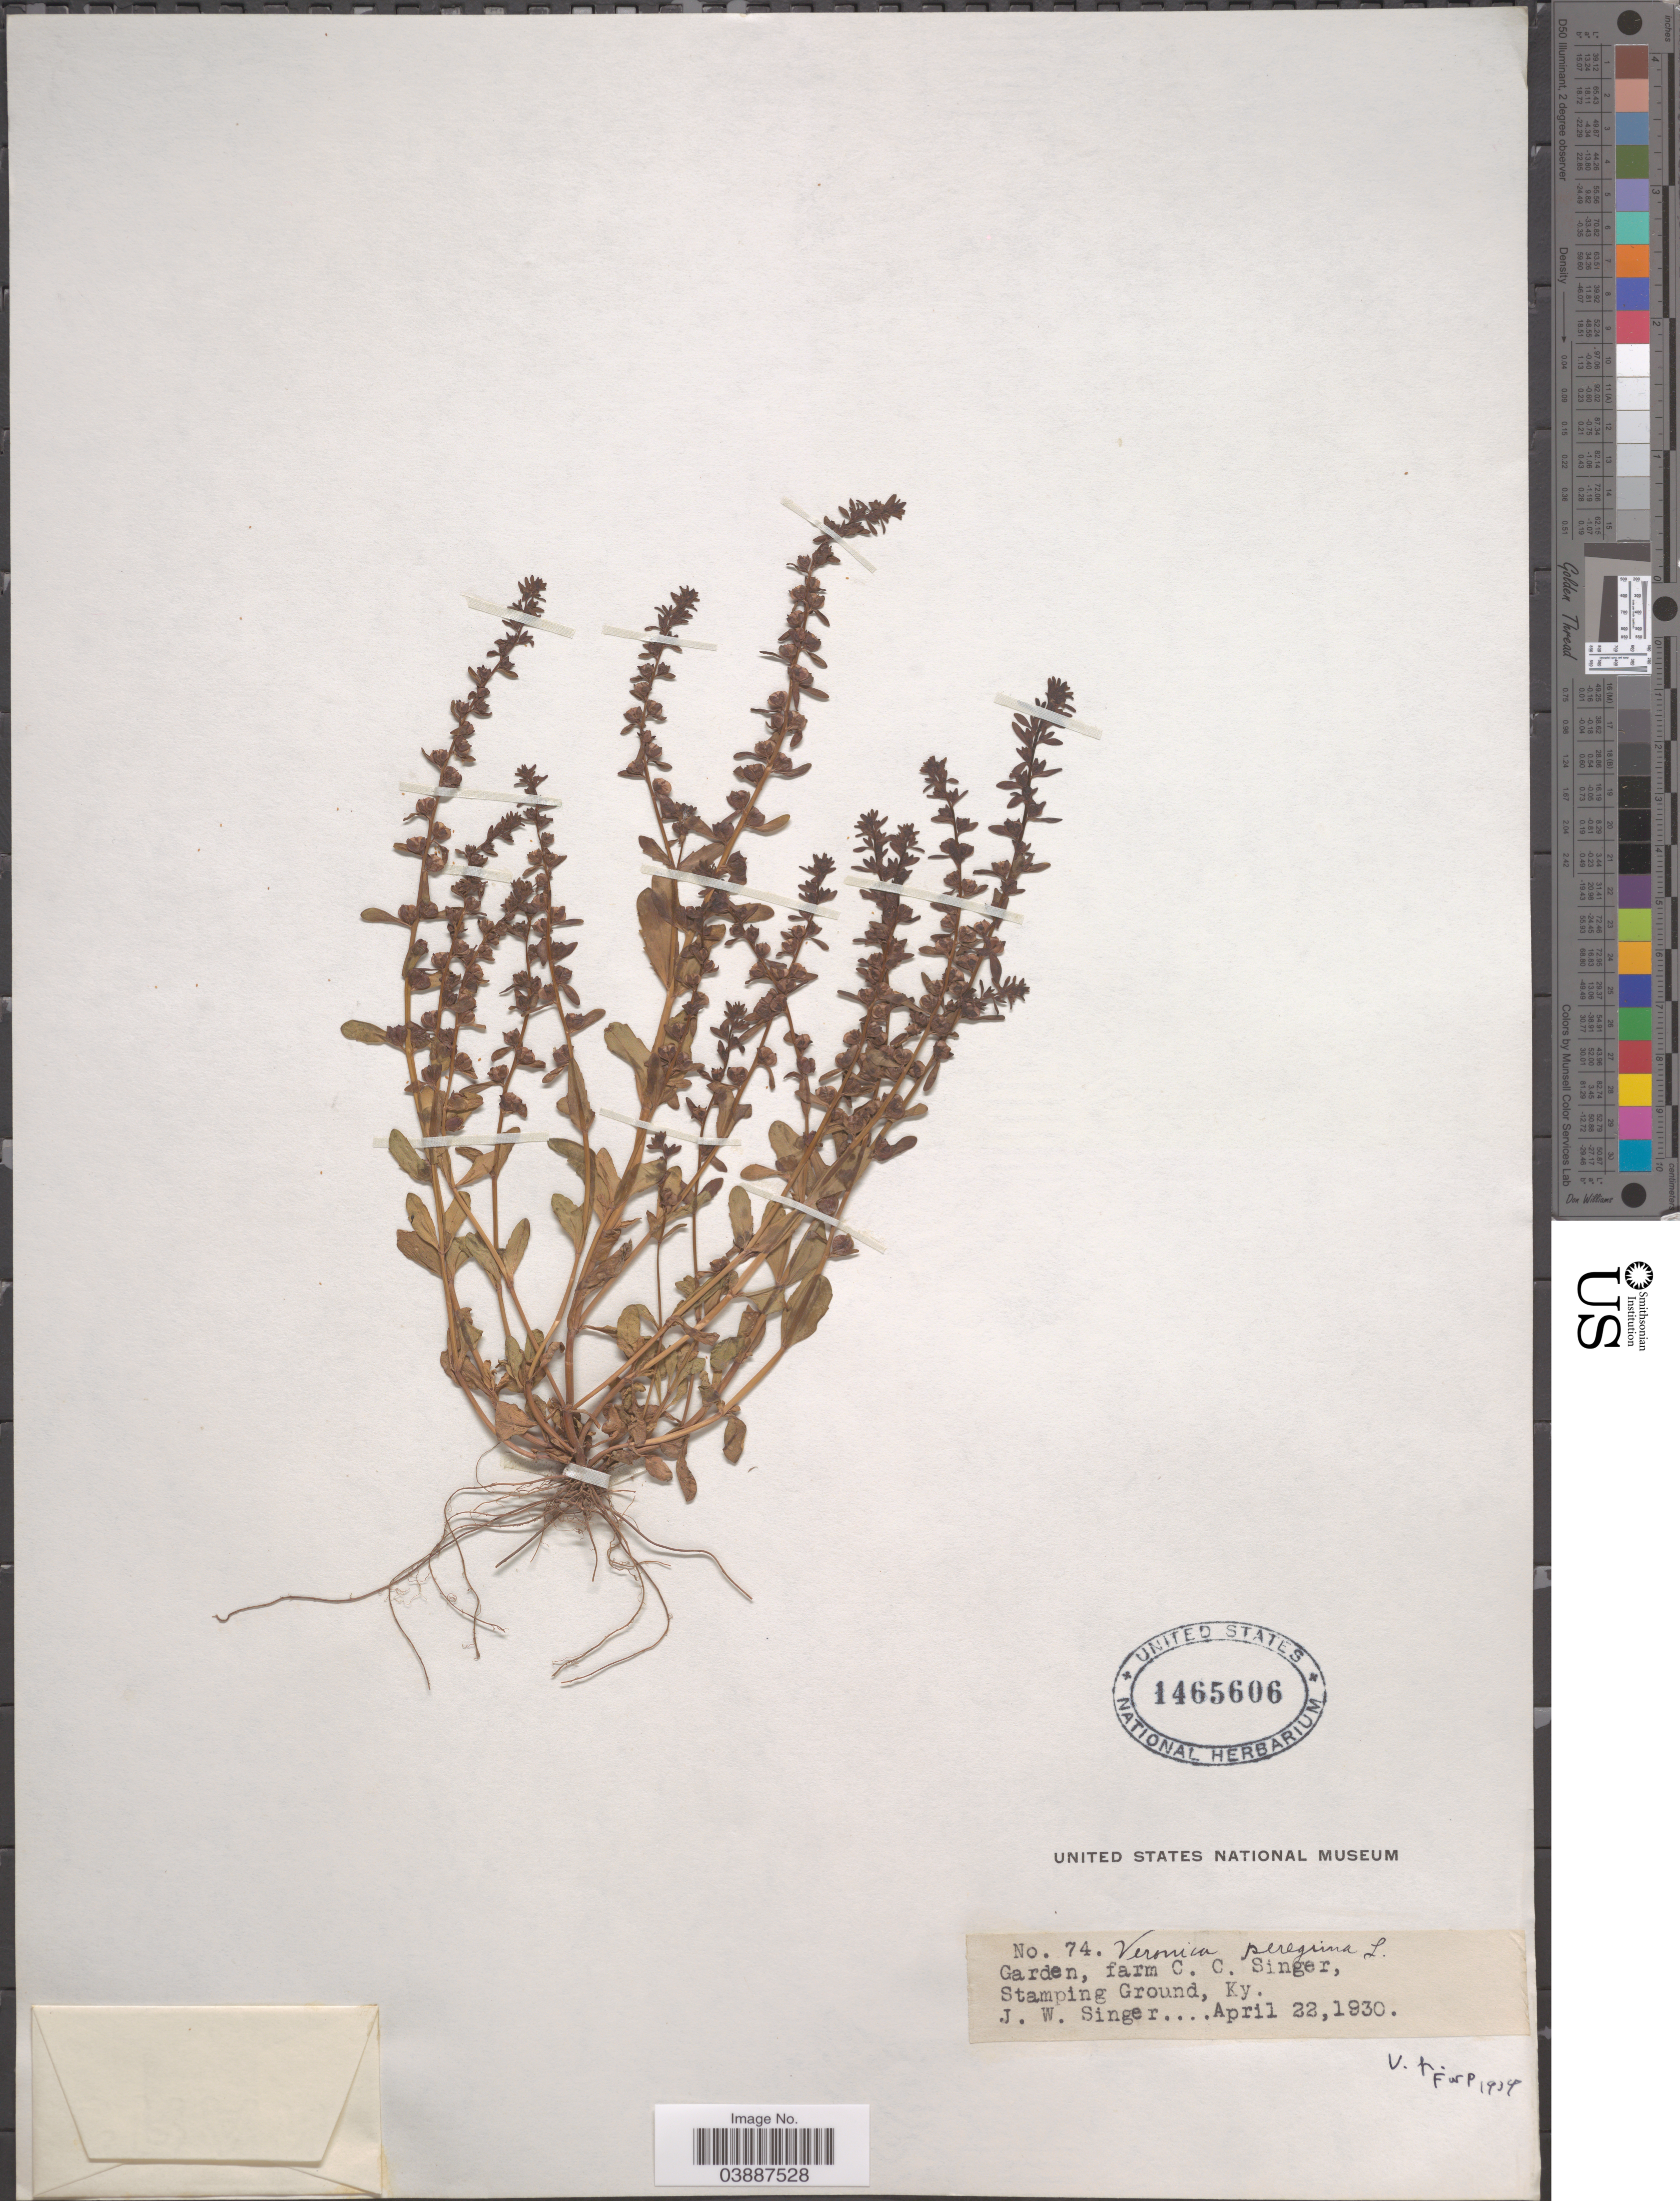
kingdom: Plantae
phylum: Tracheophyta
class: Magnoliopsida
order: Lamiales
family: Plantaginaceae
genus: Veronica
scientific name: Veronica peregrina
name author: L.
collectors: J. EW. Singer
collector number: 74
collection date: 1930-04-22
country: United States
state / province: Kentucky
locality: Garden, farm C. C. Singer, Stamping Ground.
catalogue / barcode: US 1465606